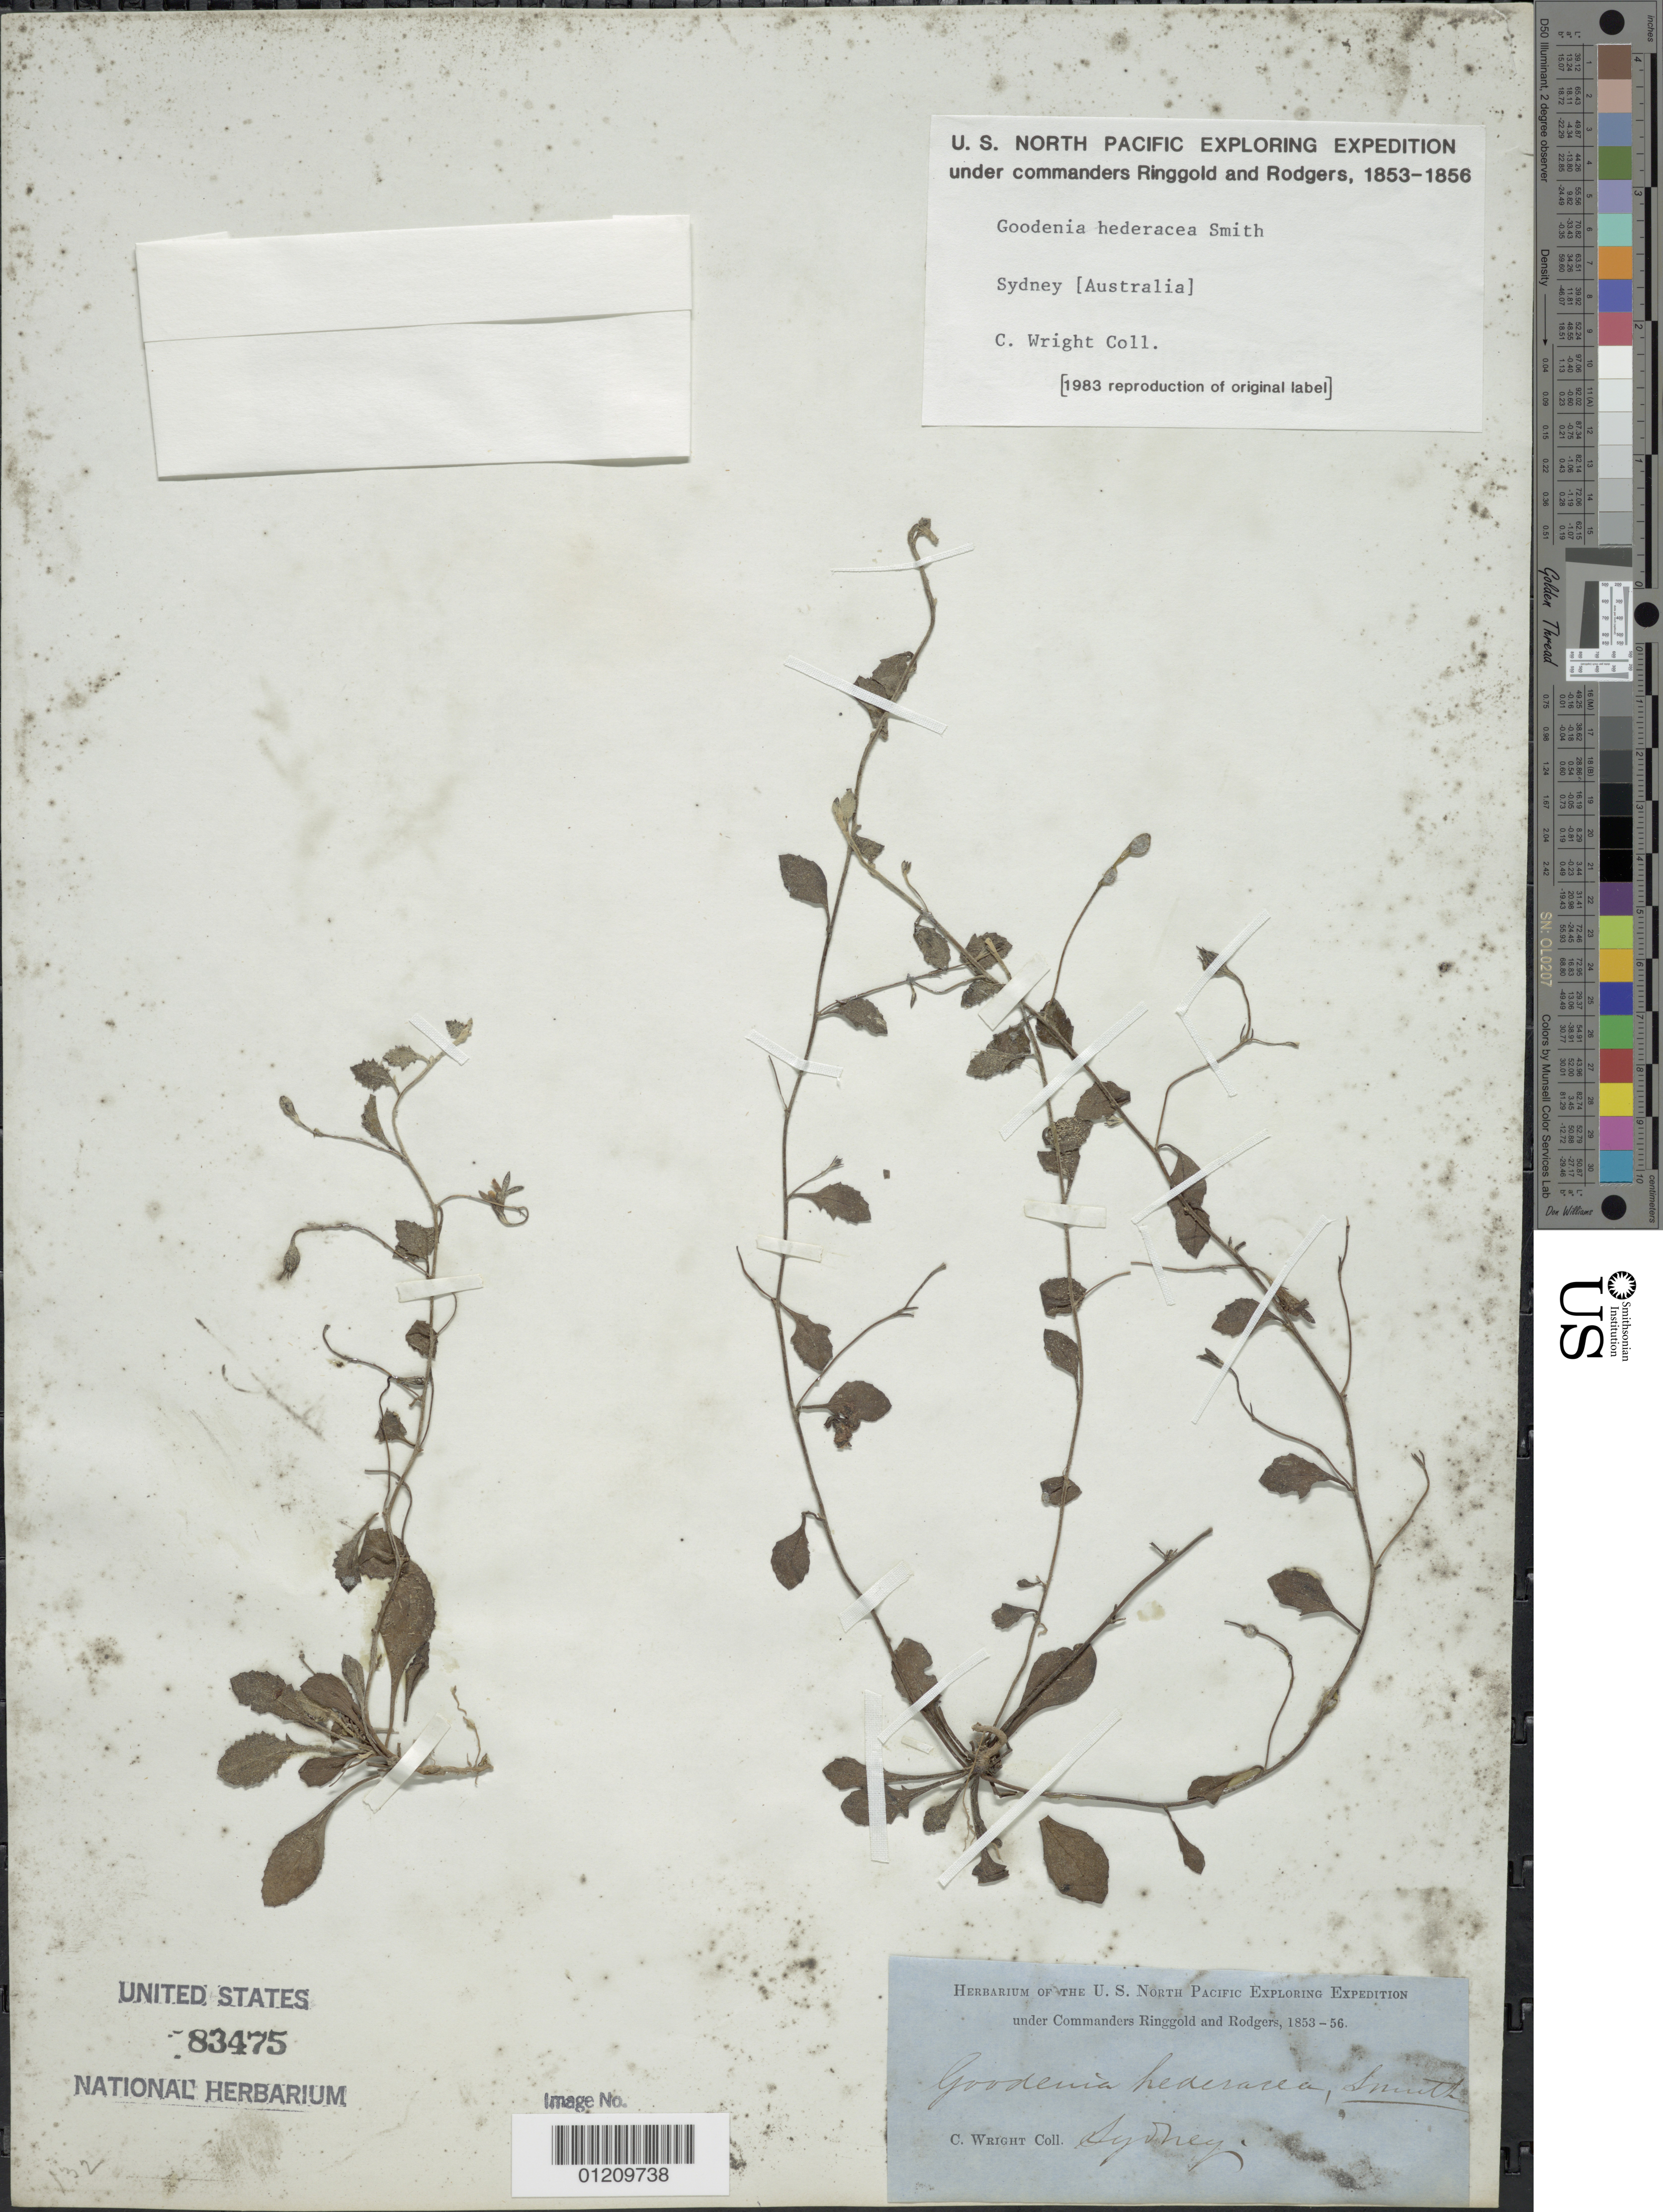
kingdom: Plantae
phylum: Tracheophyta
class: Magnoliopsida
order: Asterales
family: Goodeniaceae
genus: Goodenia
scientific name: Goodenia hederacea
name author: Sm.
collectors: C. Wright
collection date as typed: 1853 to -- -- 1856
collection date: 1853/1856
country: Australia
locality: Sydney.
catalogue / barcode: US 83475